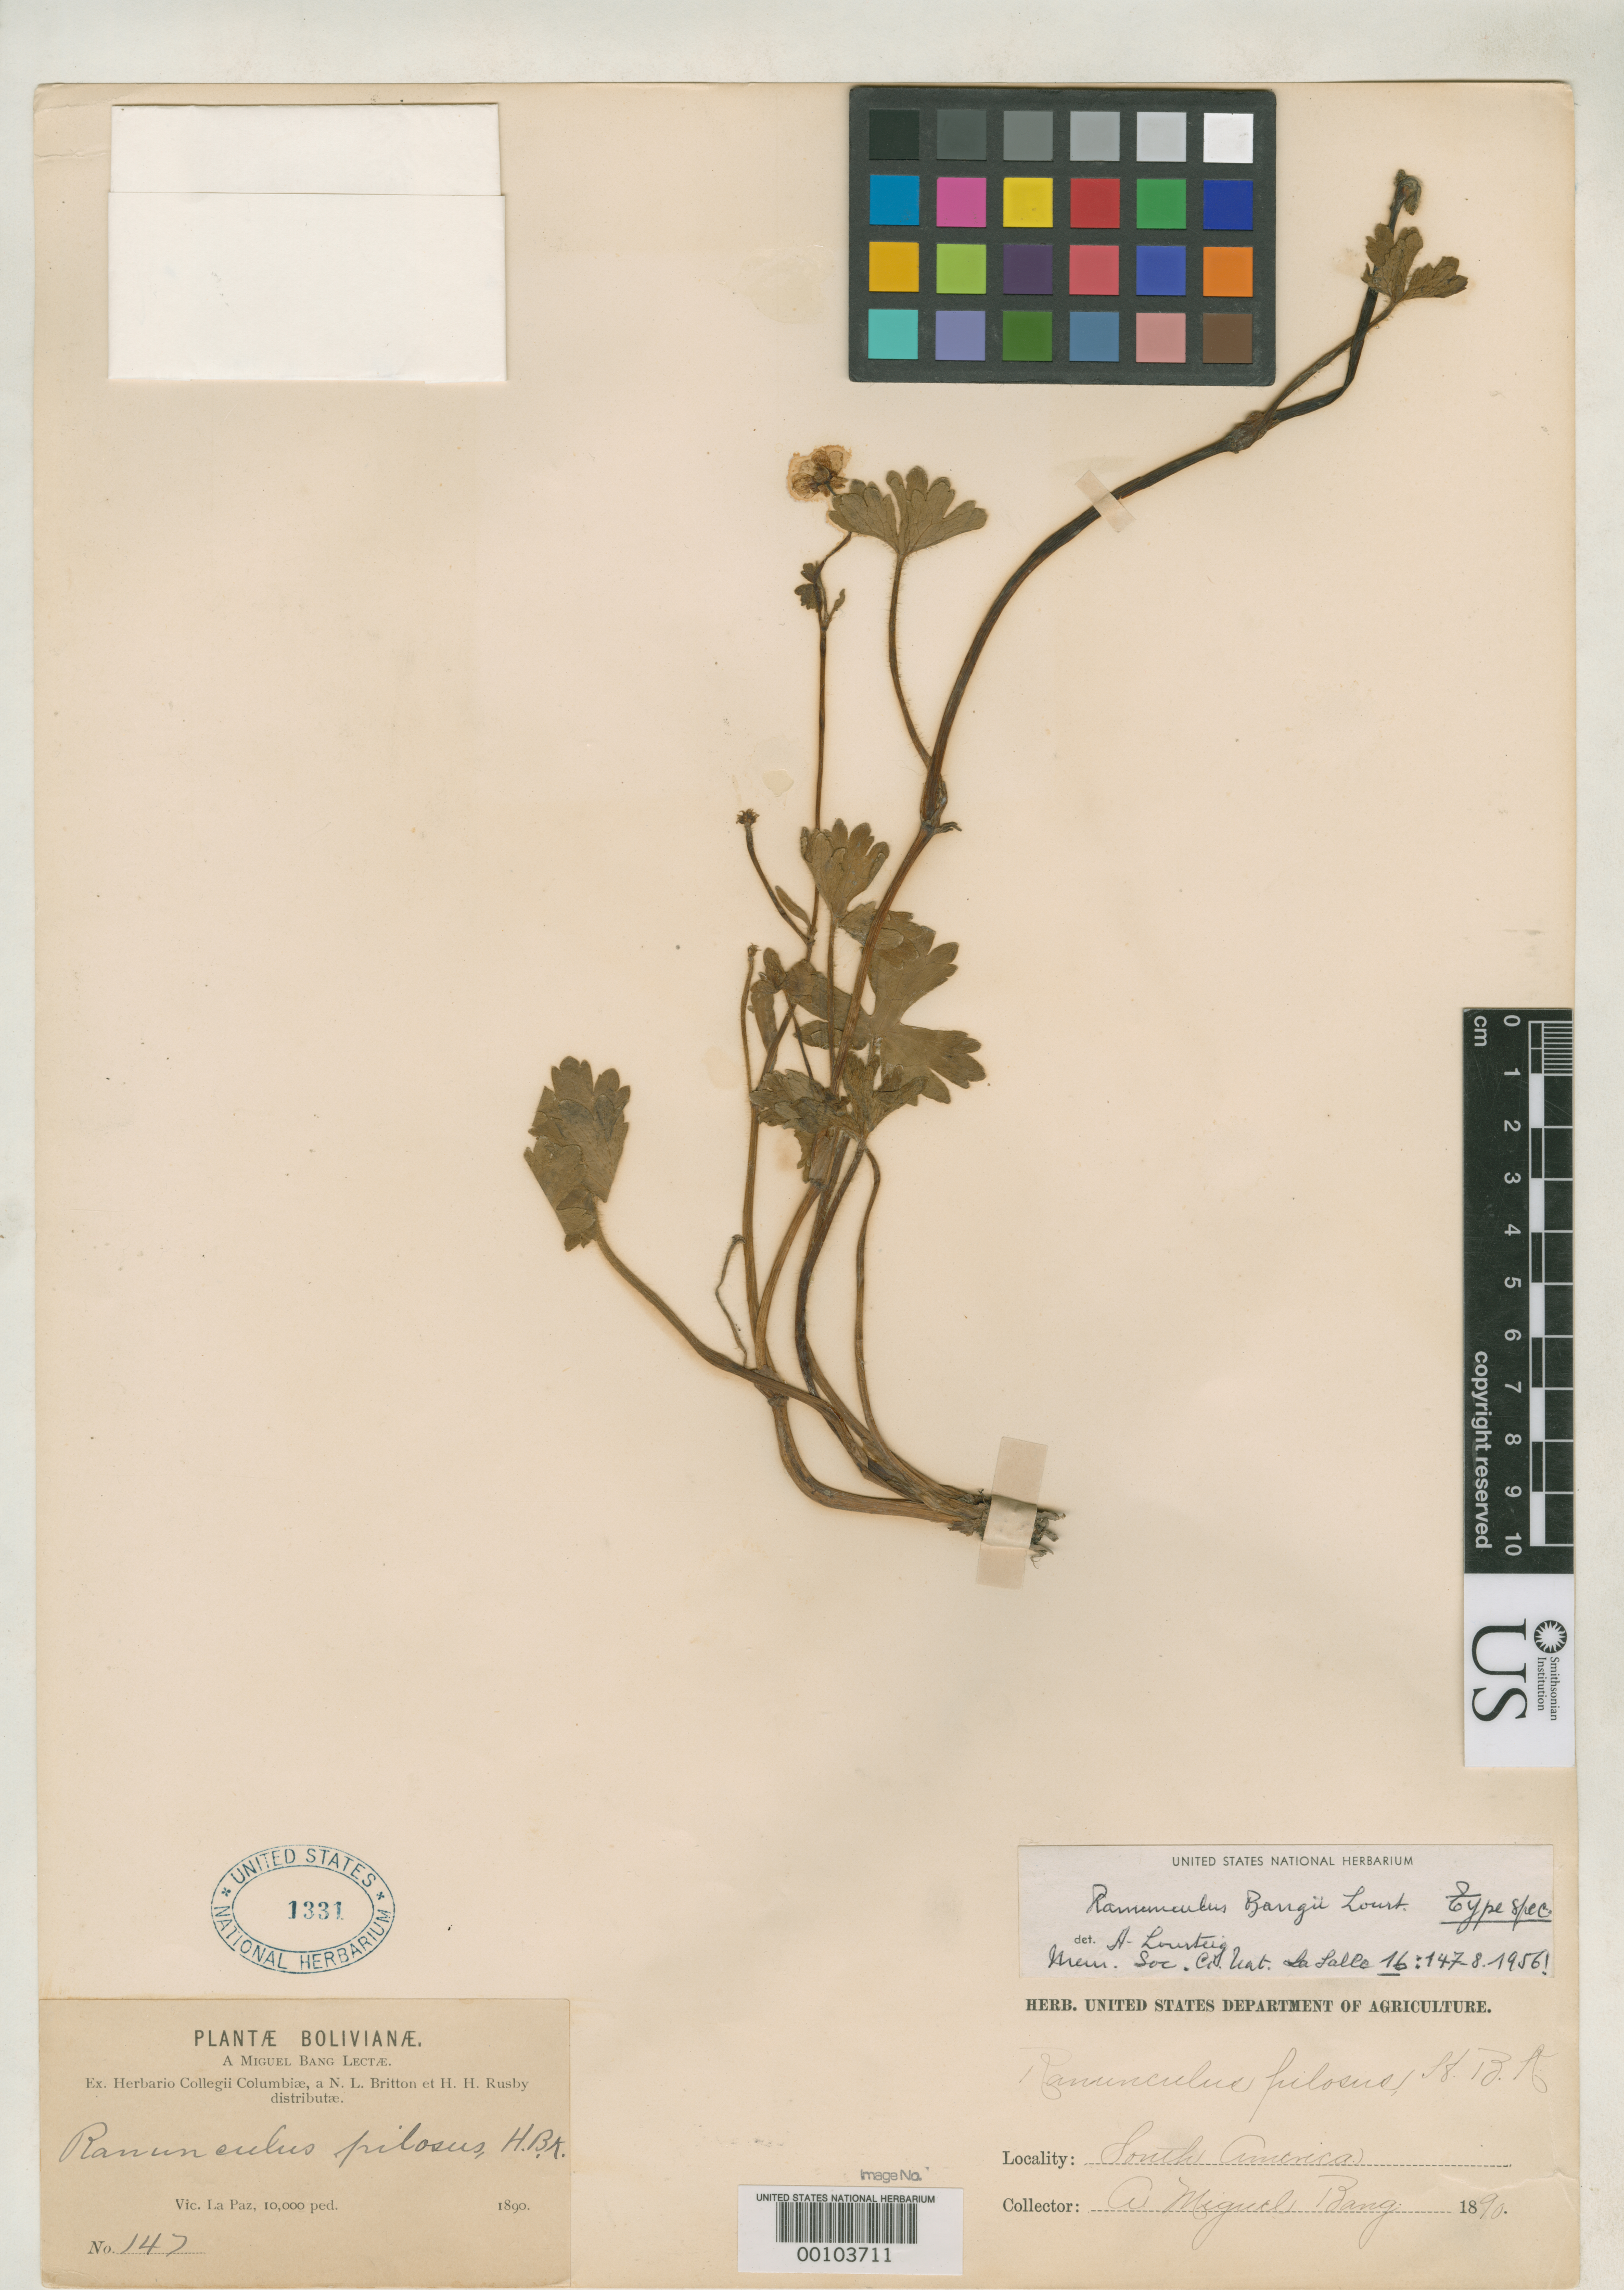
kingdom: Plantae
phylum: Tracheophyta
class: Magnoliopsida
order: Ranunculales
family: Ranunculaceae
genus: Ranunculus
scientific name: Ranunculus bangii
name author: Lourteig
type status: Holotype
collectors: M. Bang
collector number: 147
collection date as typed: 1890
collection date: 1890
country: Bolivia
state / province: La Paz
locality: La Paz.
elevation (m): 3048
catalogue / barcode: US 1331